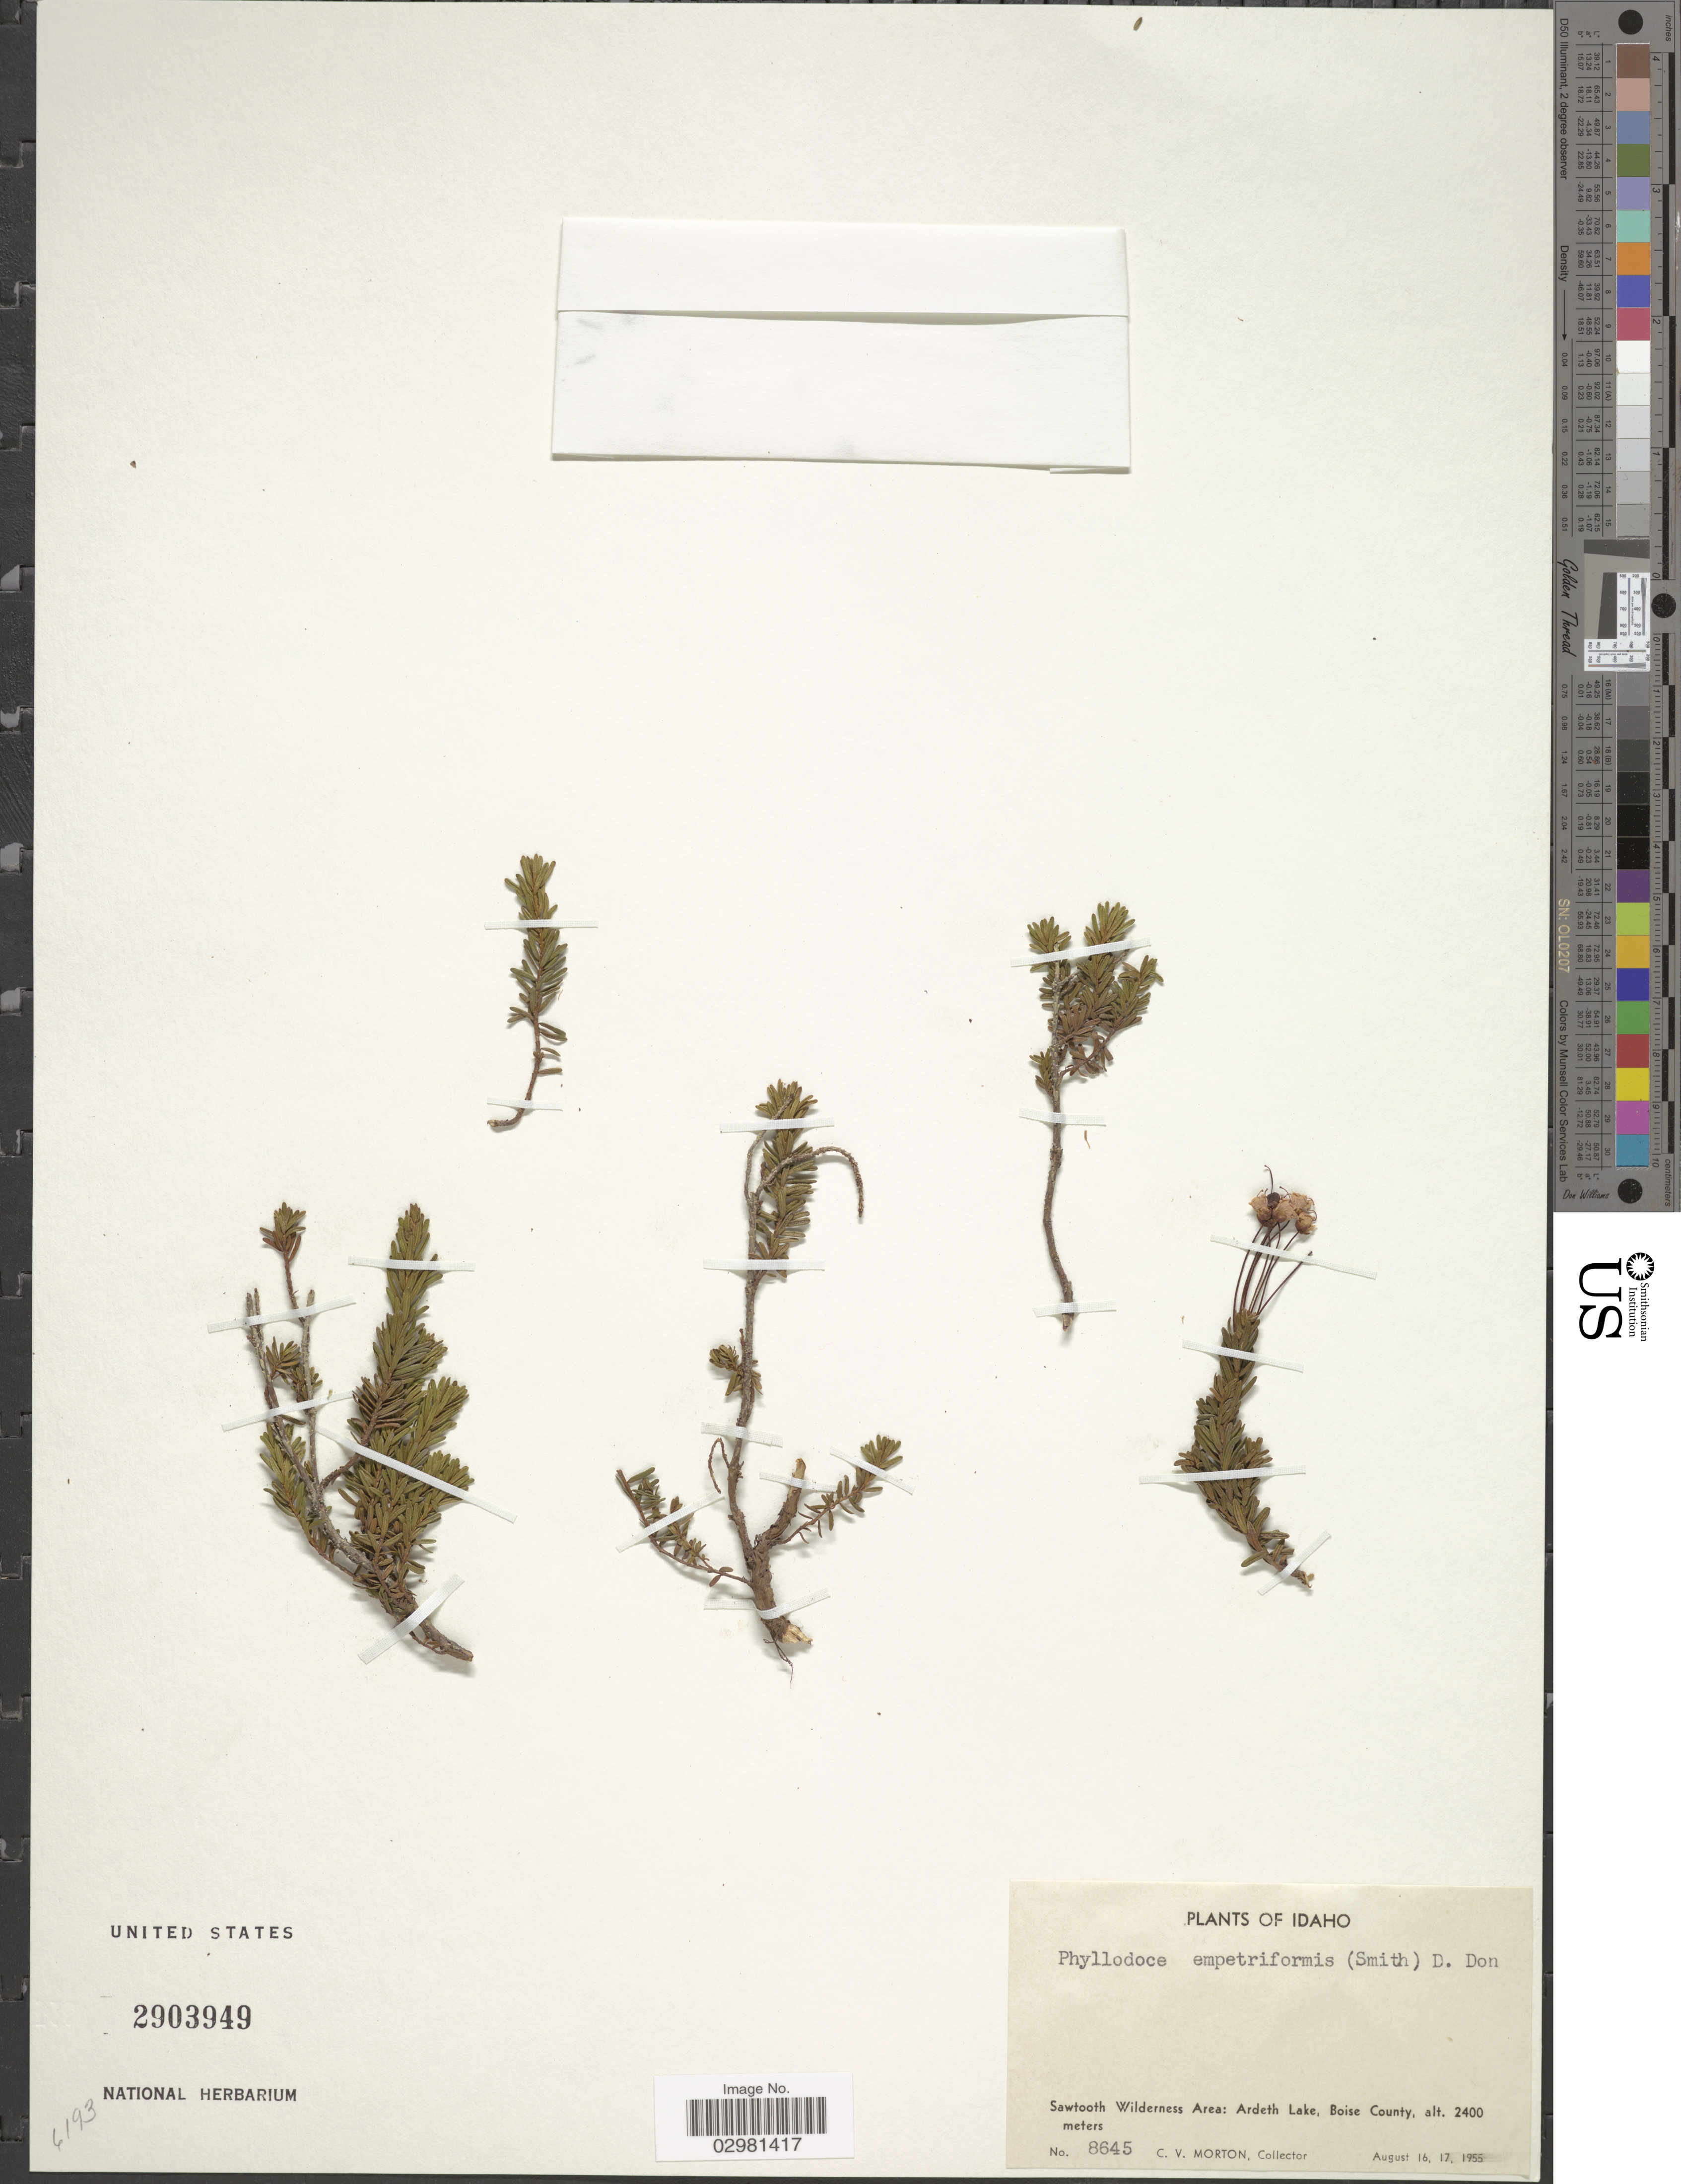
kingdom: Plantae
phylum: Tracheophyta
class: Magnoliopsida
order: Ericales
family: Ericaceae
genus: Phyllodoce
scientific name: Phyllodoce empetiformis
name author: (Small) D. Don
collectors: C. V. Morton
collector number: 8645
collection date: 1955-08-16/1955-08-17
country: United States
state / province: Idaho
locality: Sawtooth Wilderness Area: Ardeth Lake, Boise County.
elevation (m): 2400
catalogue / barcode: US 2903949